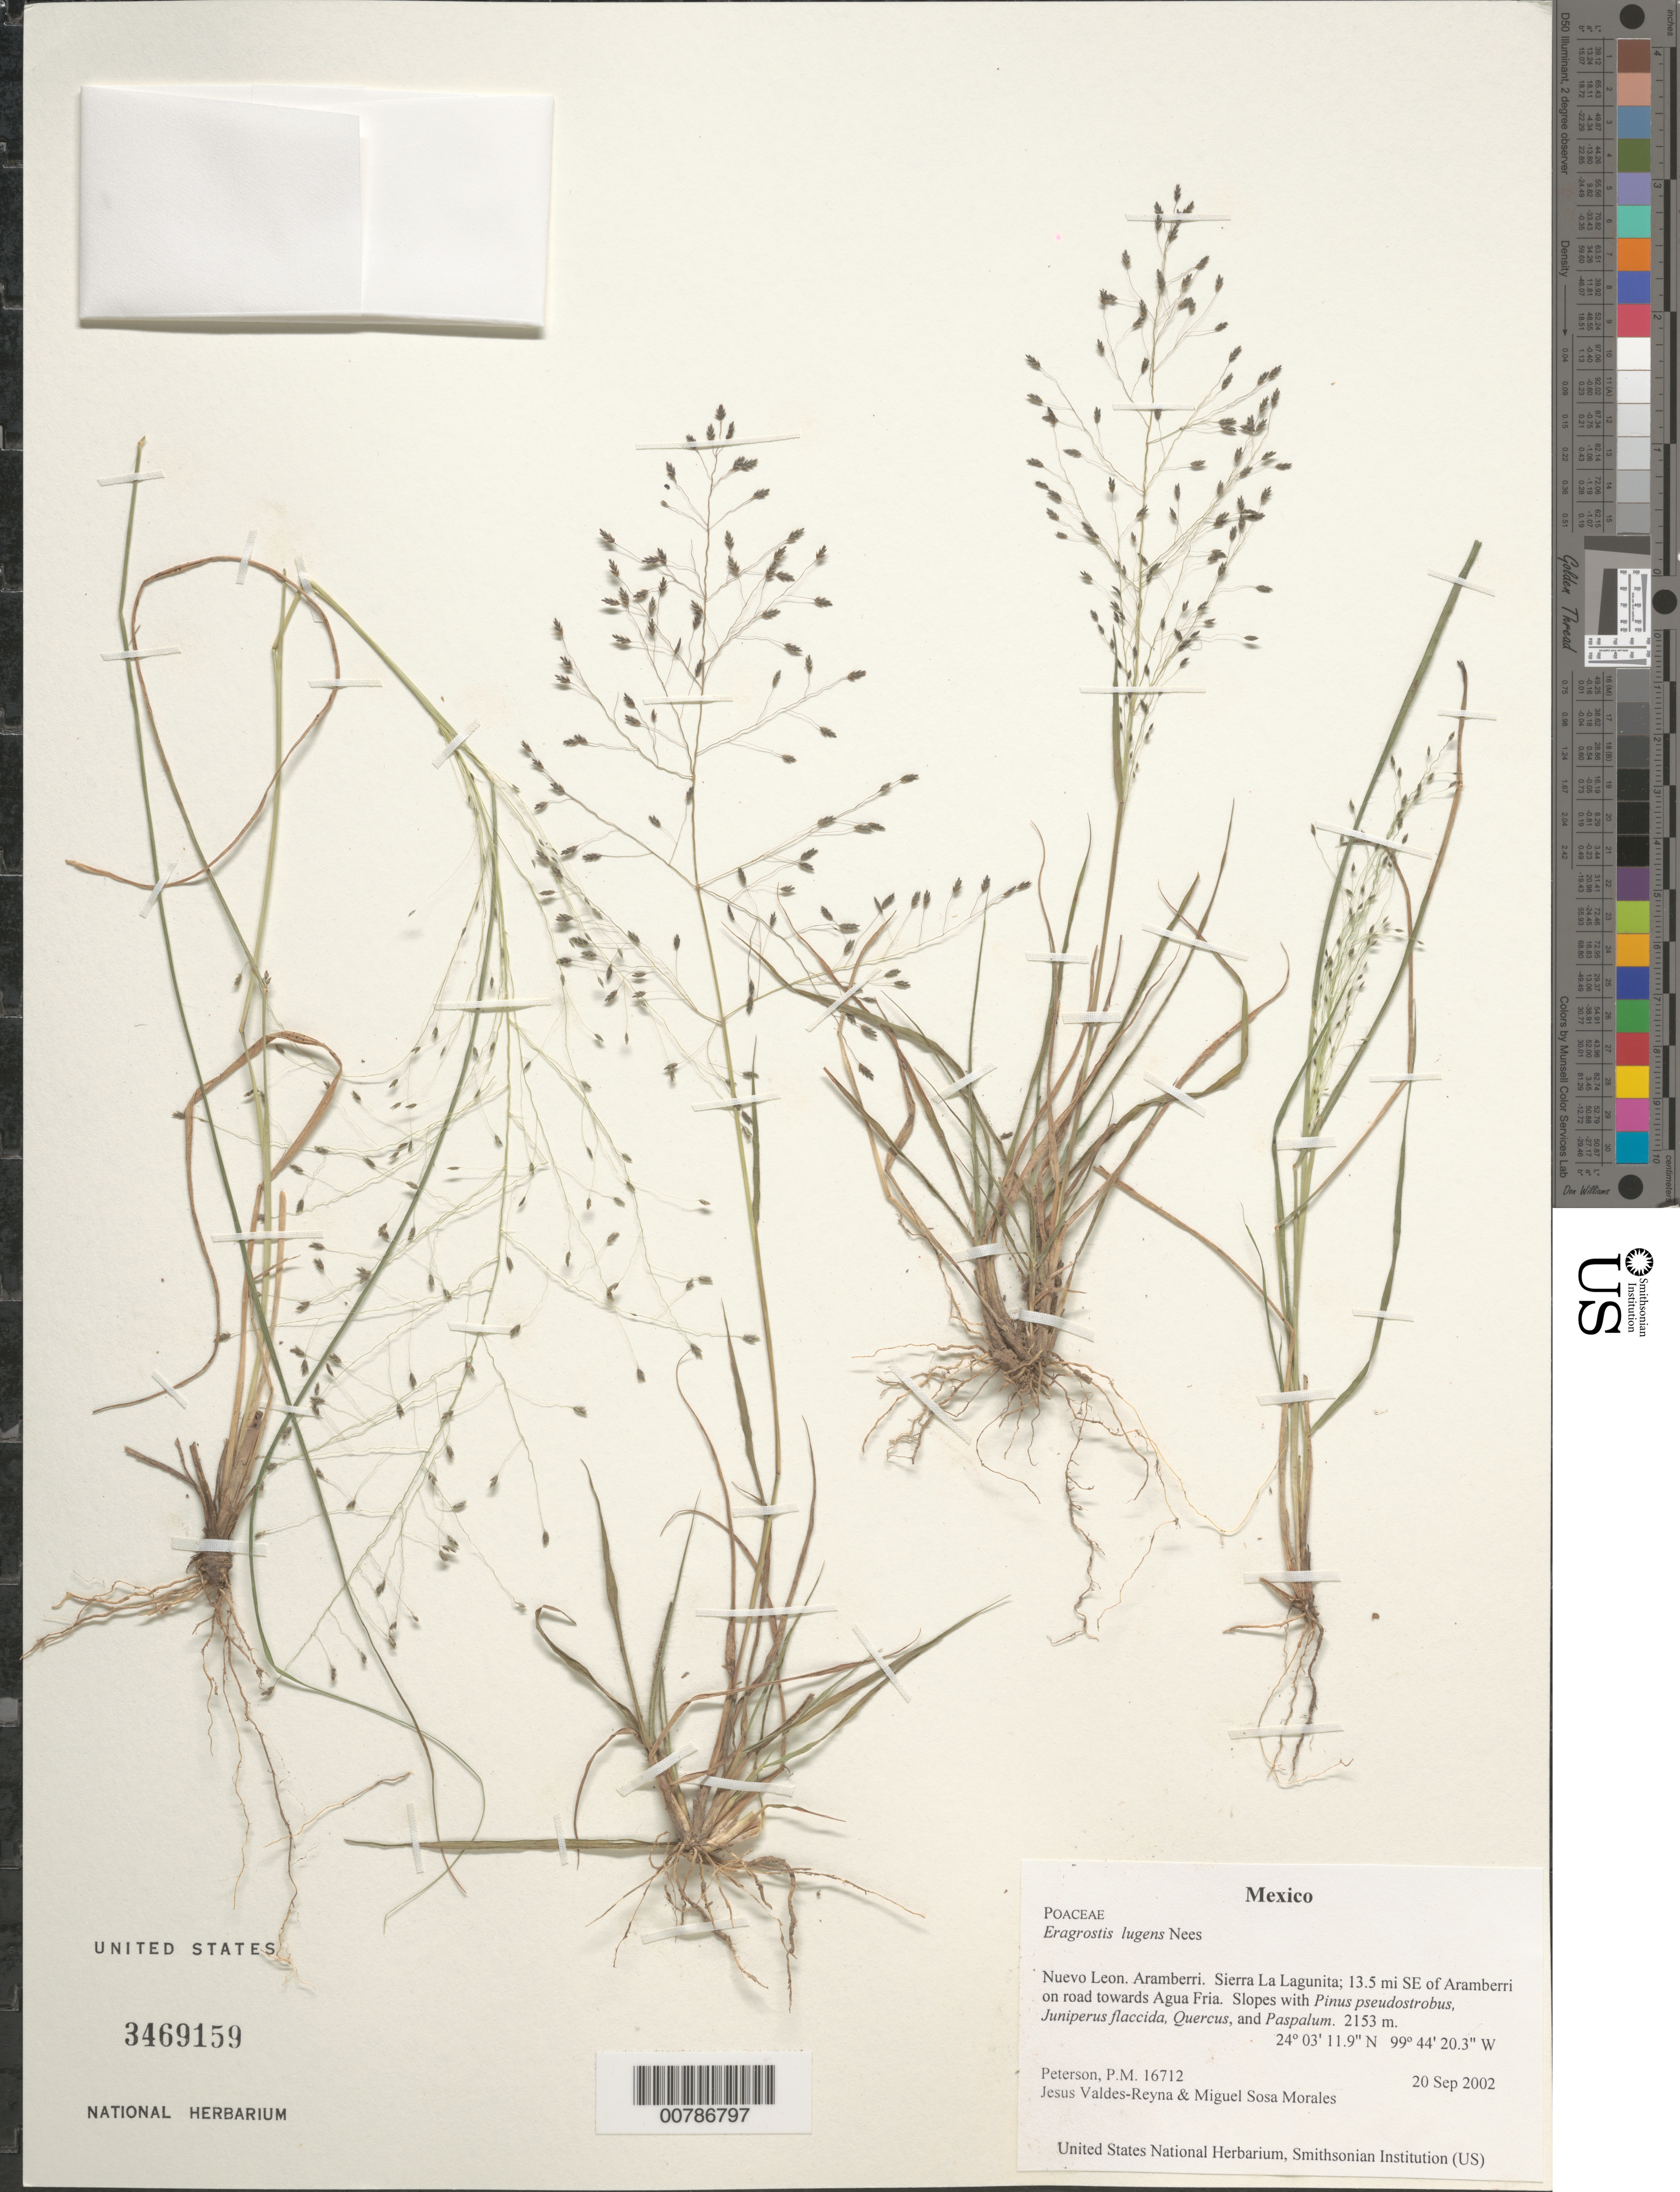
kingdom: Plantae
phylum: Tracheophyta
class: Liliopsida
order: Poales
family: Poaceae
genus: Eragrostis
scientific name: Eragrostis lugens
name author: Nees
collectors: P. M. Peterson, J. Valdés-Reyna & M. Sosa Morales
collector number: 16712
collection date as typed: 20 Sep 2002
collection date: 2002-09-20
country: Mexico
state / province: Nuevo León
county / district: Aramberri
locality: Sierra La Lagunita; 13.5 mi SE of Aramberri on road towards Agua Fria. Slopes with Pinus pseudostrobus, Juniperus flaccida, Quercus, and Paspalum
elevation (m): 2153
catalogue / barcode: US 3469159